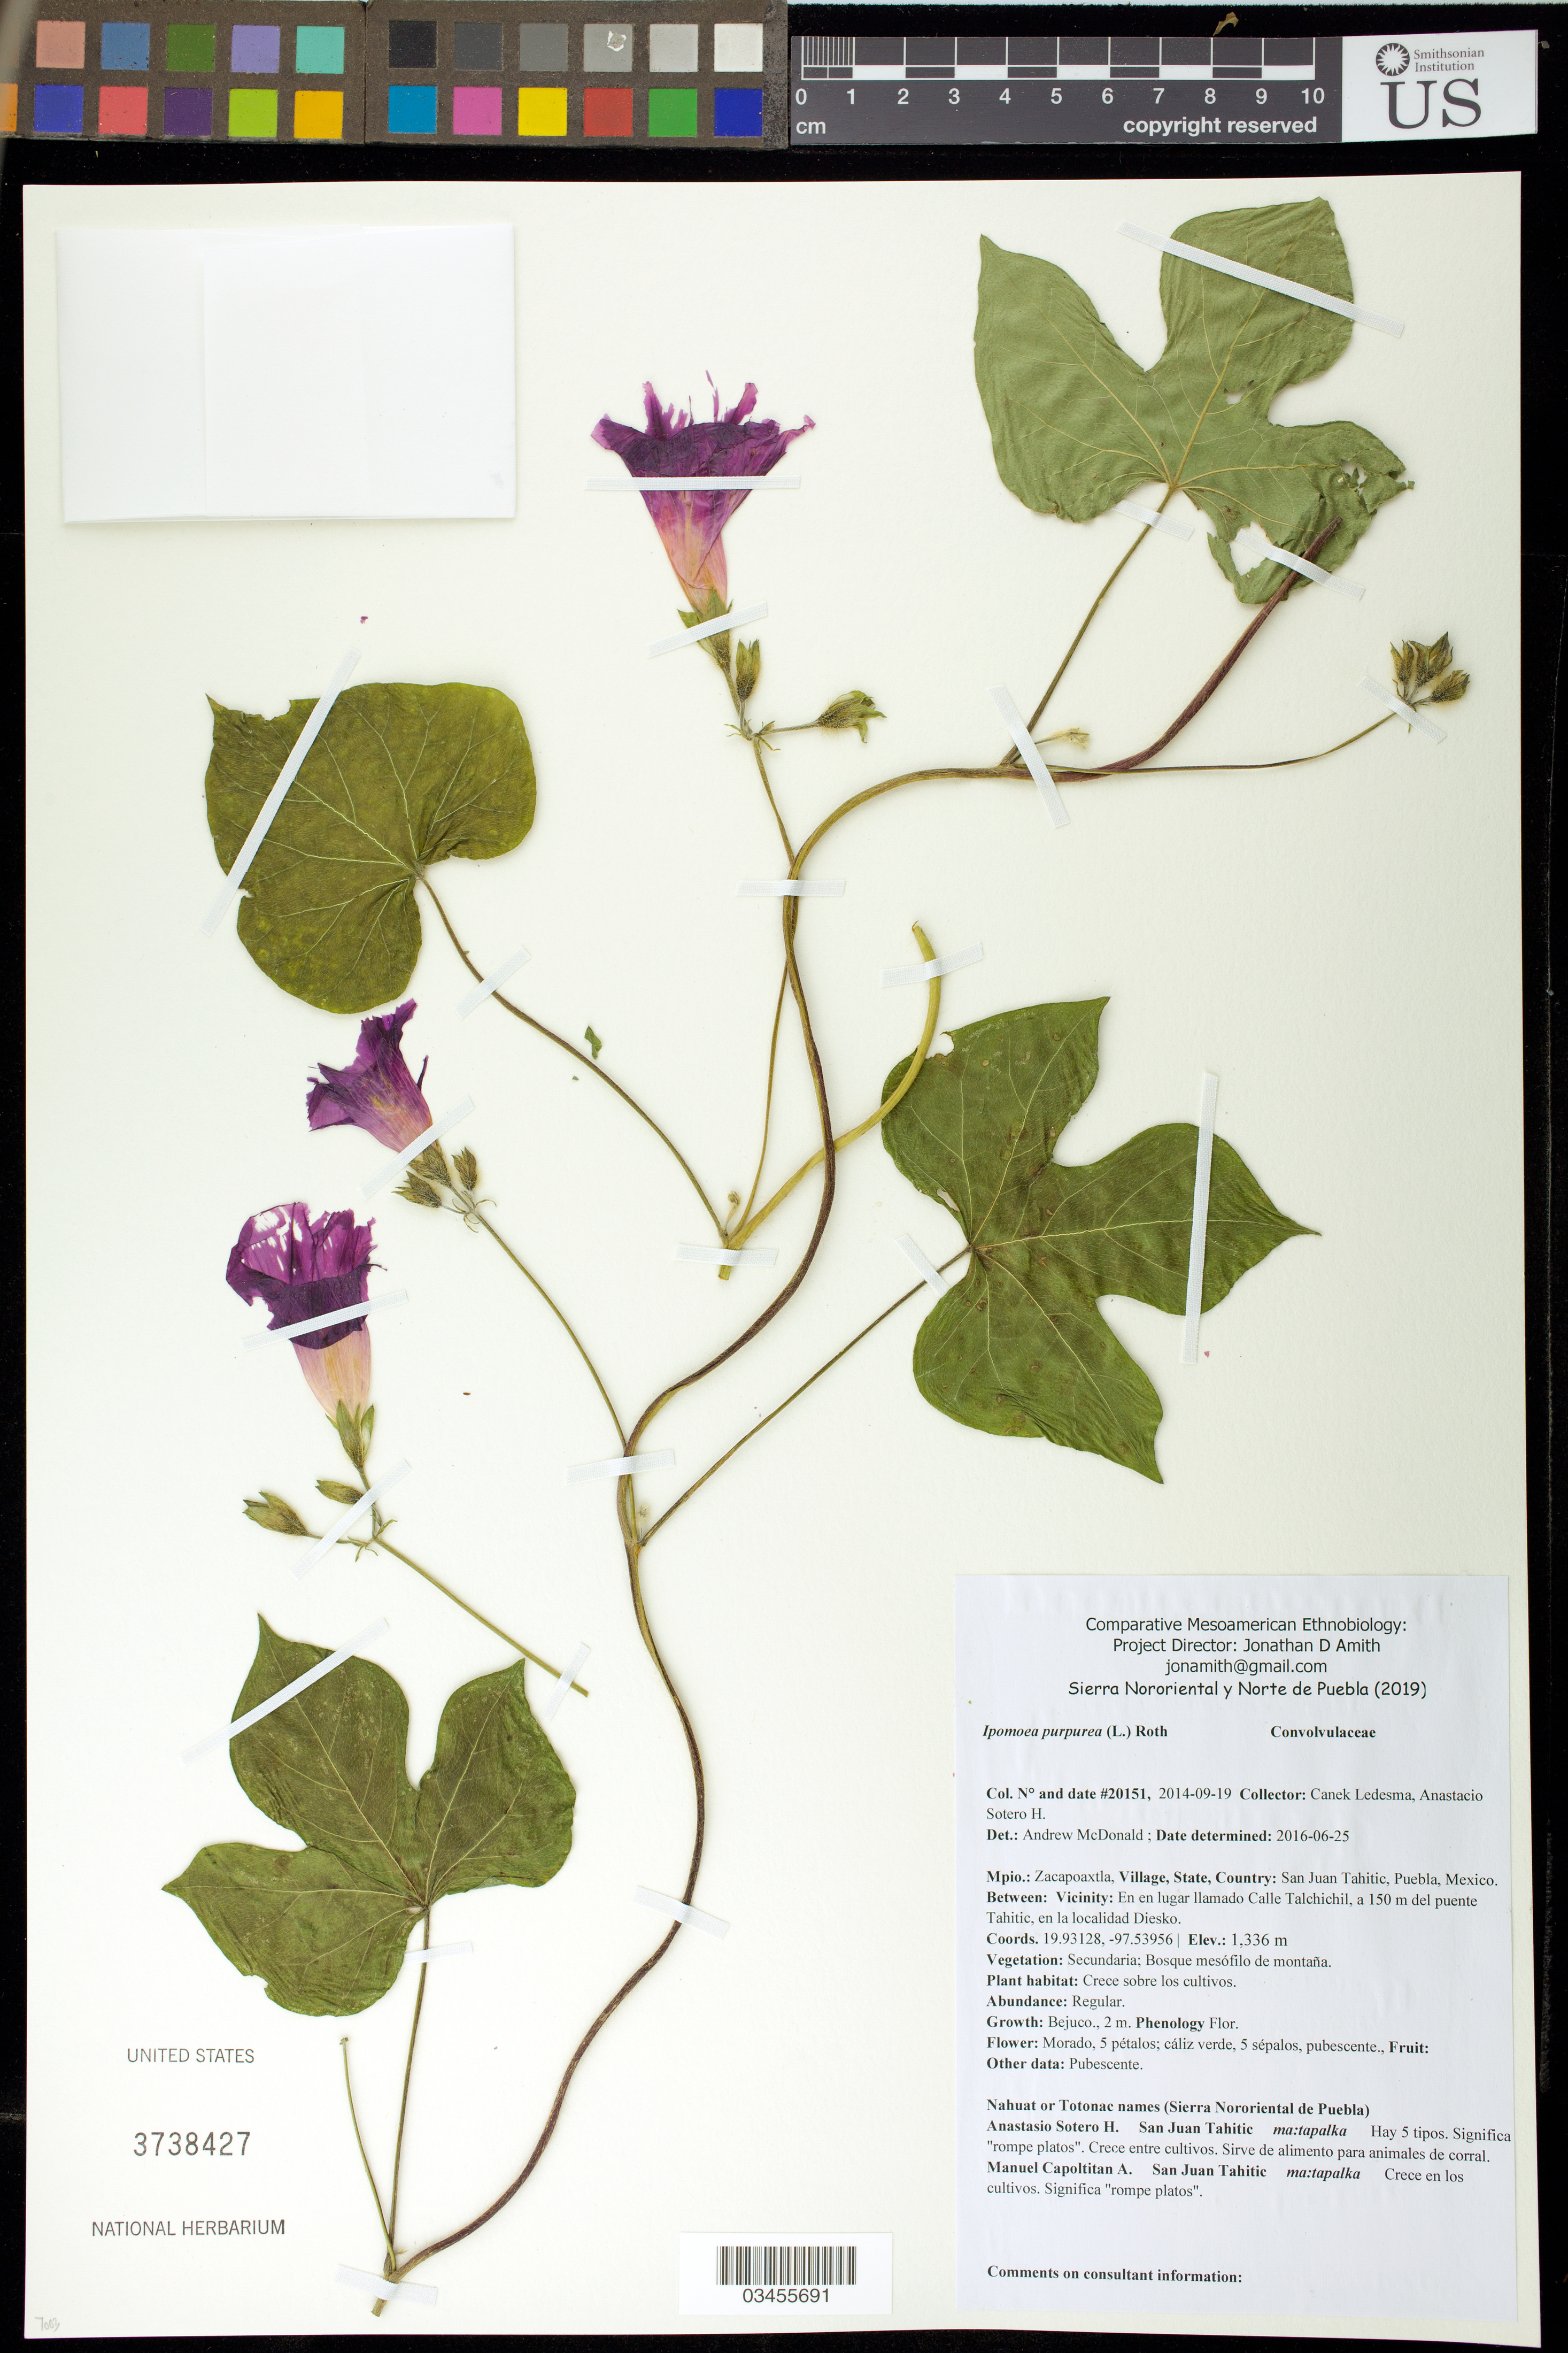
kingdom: Plantae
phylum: Tracheophyta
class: Magnoliopsida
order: Solanales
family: Convolvulaceae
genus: Ipomoea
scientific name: Ipomoea purpurea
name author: (L.) Roth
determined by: McDonald, A.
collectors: Canek Ledesma C.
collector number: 20151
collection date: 2014-09-19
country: México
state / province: Puebla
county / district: Zacapoaxtla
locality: PUEBLO: San Juan Tahitic; LOCALIDAD EXACTA: En en lugar llamado Calle Talchichil, a 150 m del puente Tahitic, en la localidad Diesko.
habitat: Bosque mesófilo de montaña; crece sobre los cultivos.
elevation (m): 1336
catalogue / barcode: US 3738427